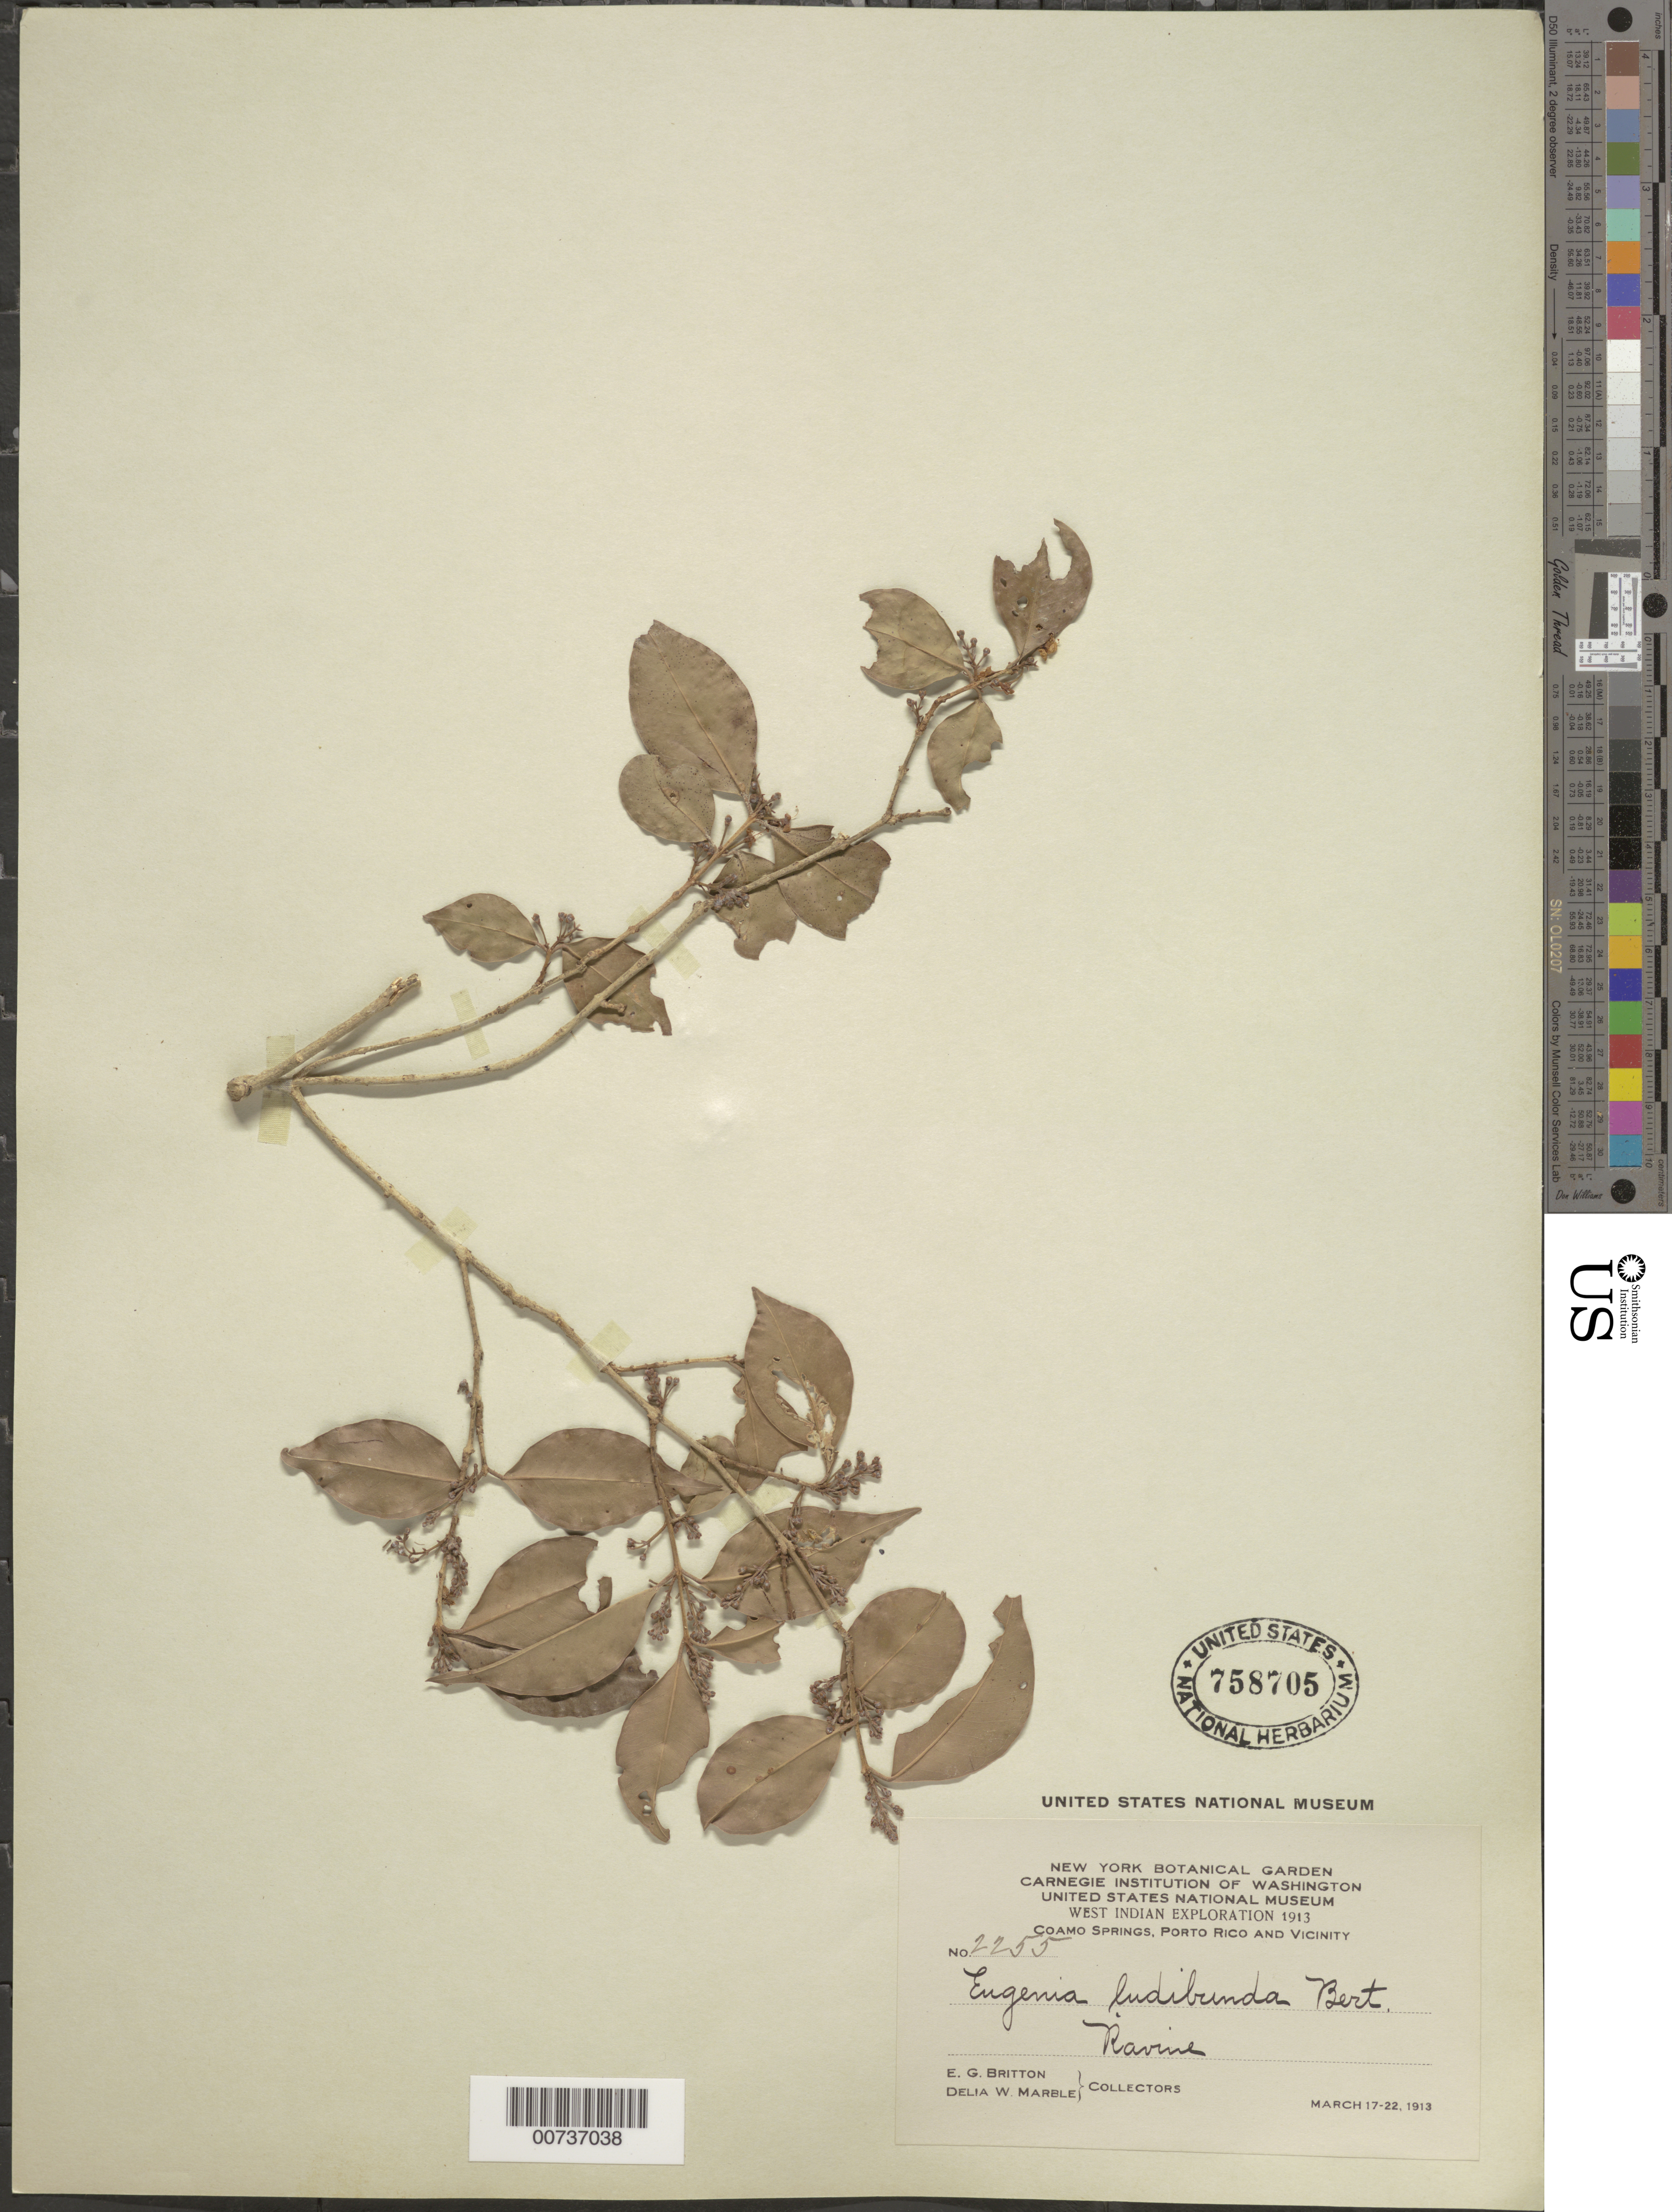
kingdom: Plantae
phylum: Tracheophyta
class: Magnoliopsida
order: Myrtales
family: Myrtaceae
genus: Eugenia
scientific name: Eugenia biflora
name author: (L.) DC.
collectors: E. G. Britton & D. W. Marble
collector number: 2255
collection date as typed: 17 Mar 1913 to 22 Mar 1913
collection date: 1913-03-17/1913-03-22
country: Puerto Rico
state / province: Coamo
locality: Coamo Springs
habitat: Ravine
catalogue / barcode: US 758705